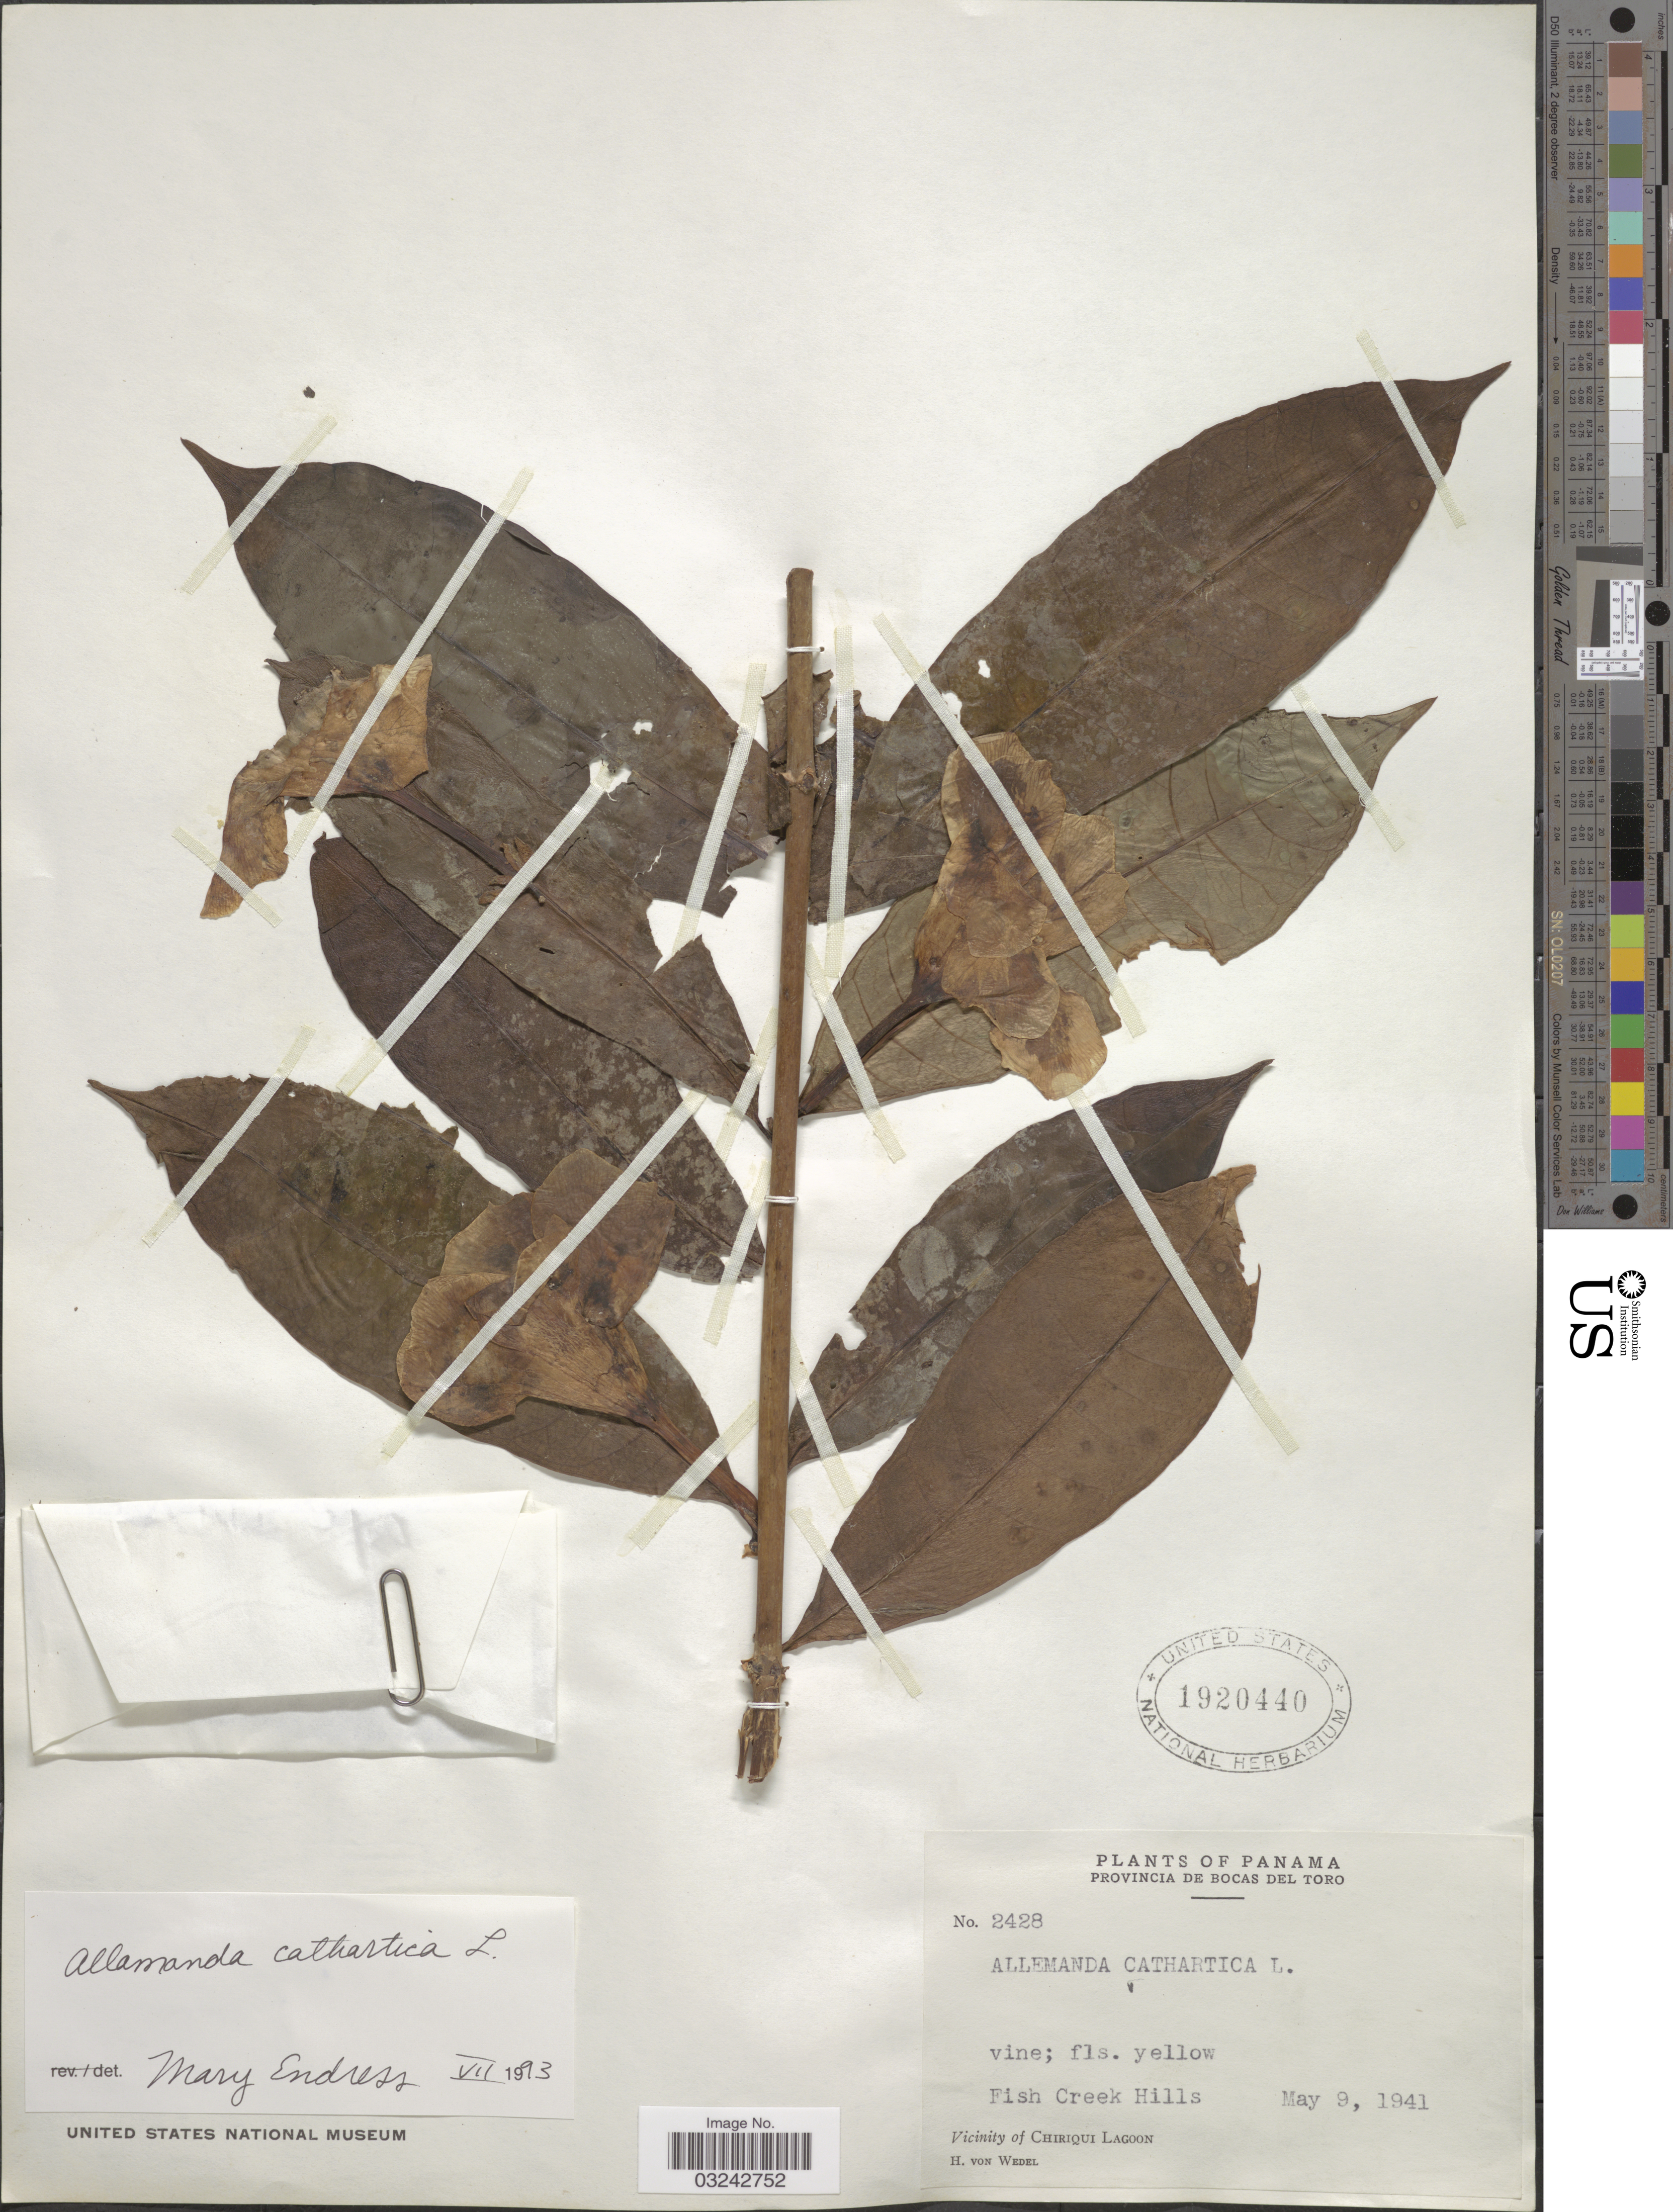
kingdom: Plantae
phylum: Tracheophyta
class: Magnoliopsida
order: Gentianales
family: Apocynaceae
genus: Allamanda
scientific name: Allamanda cathartica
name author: L.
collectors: H. von Wedel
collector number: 2428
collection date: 1941-05-09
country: Panama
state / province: Bocas del Toro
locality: Fish Creek Hills. Vicinity of Chiriqui Lagoon.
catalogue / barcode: US 1920440